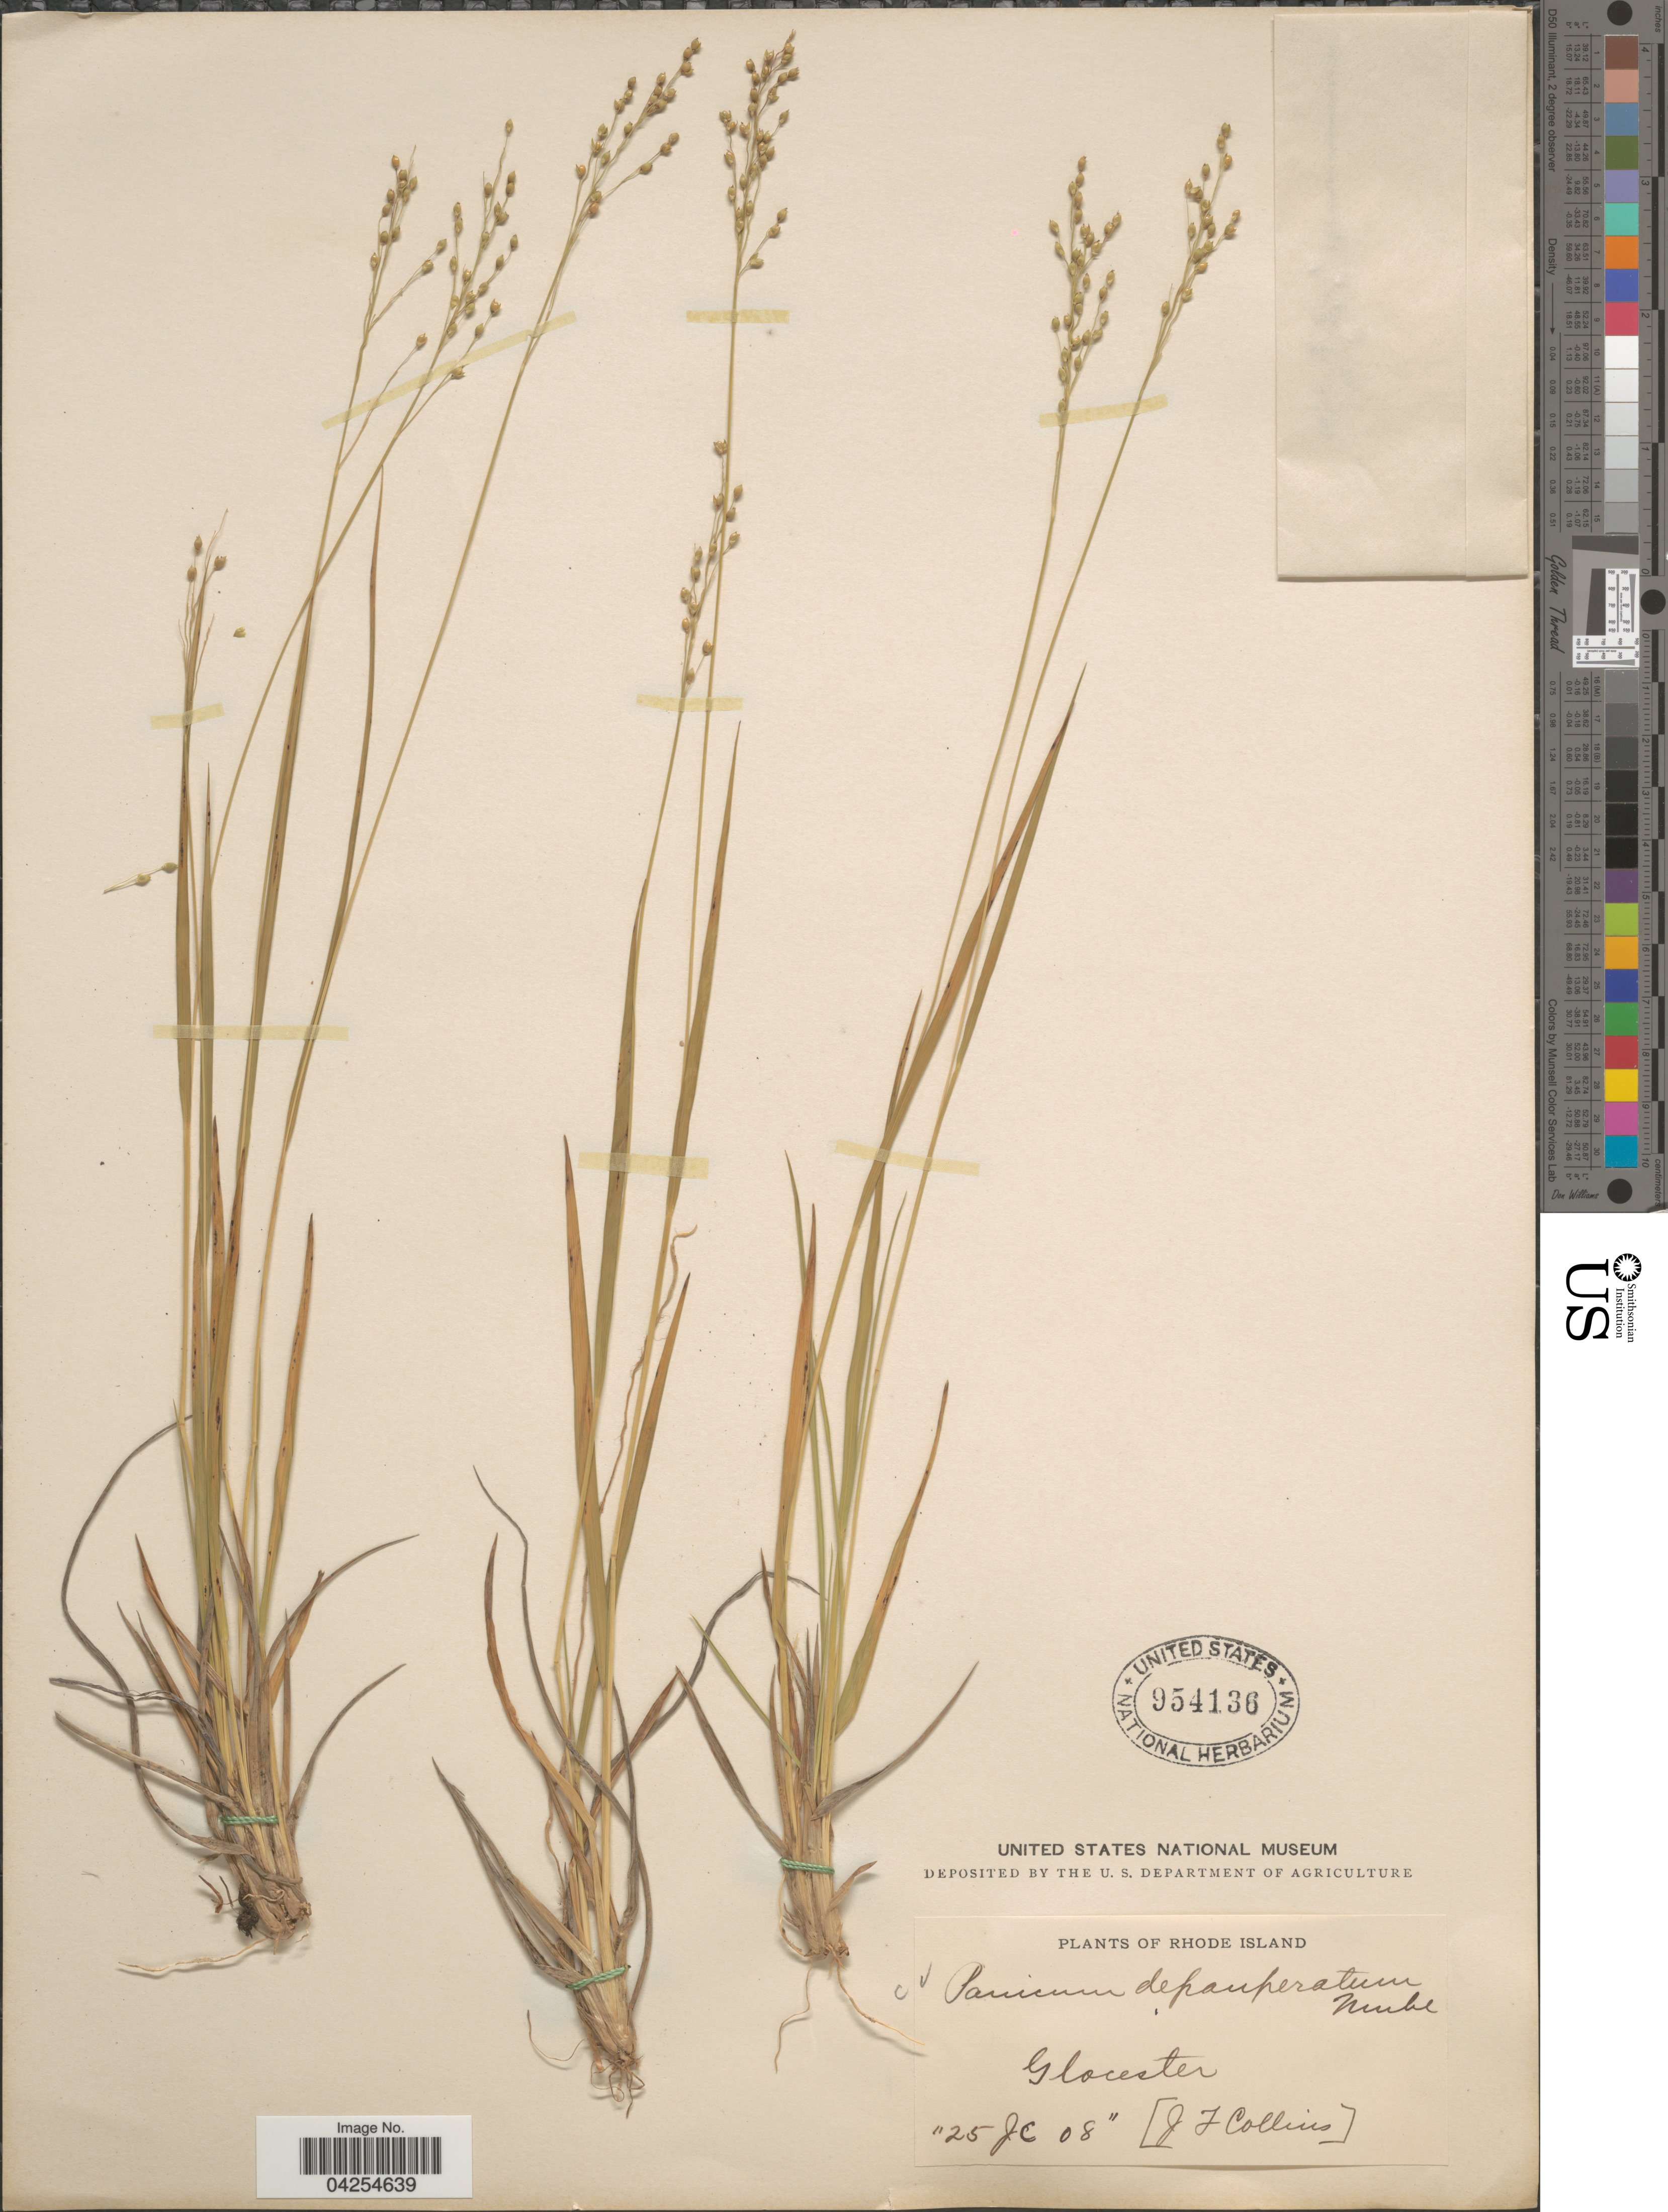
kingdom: Plantae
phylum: Tracheophyta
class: Liliopsida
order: Poales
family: Poaceae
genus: Dichanthelium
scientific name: Dichanthelium depauperatum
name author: (Muhl.) Gould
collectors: J. Collins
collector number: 25JC08?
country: United States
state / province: Rhode Island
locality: Glocester.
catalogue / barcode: US 954136